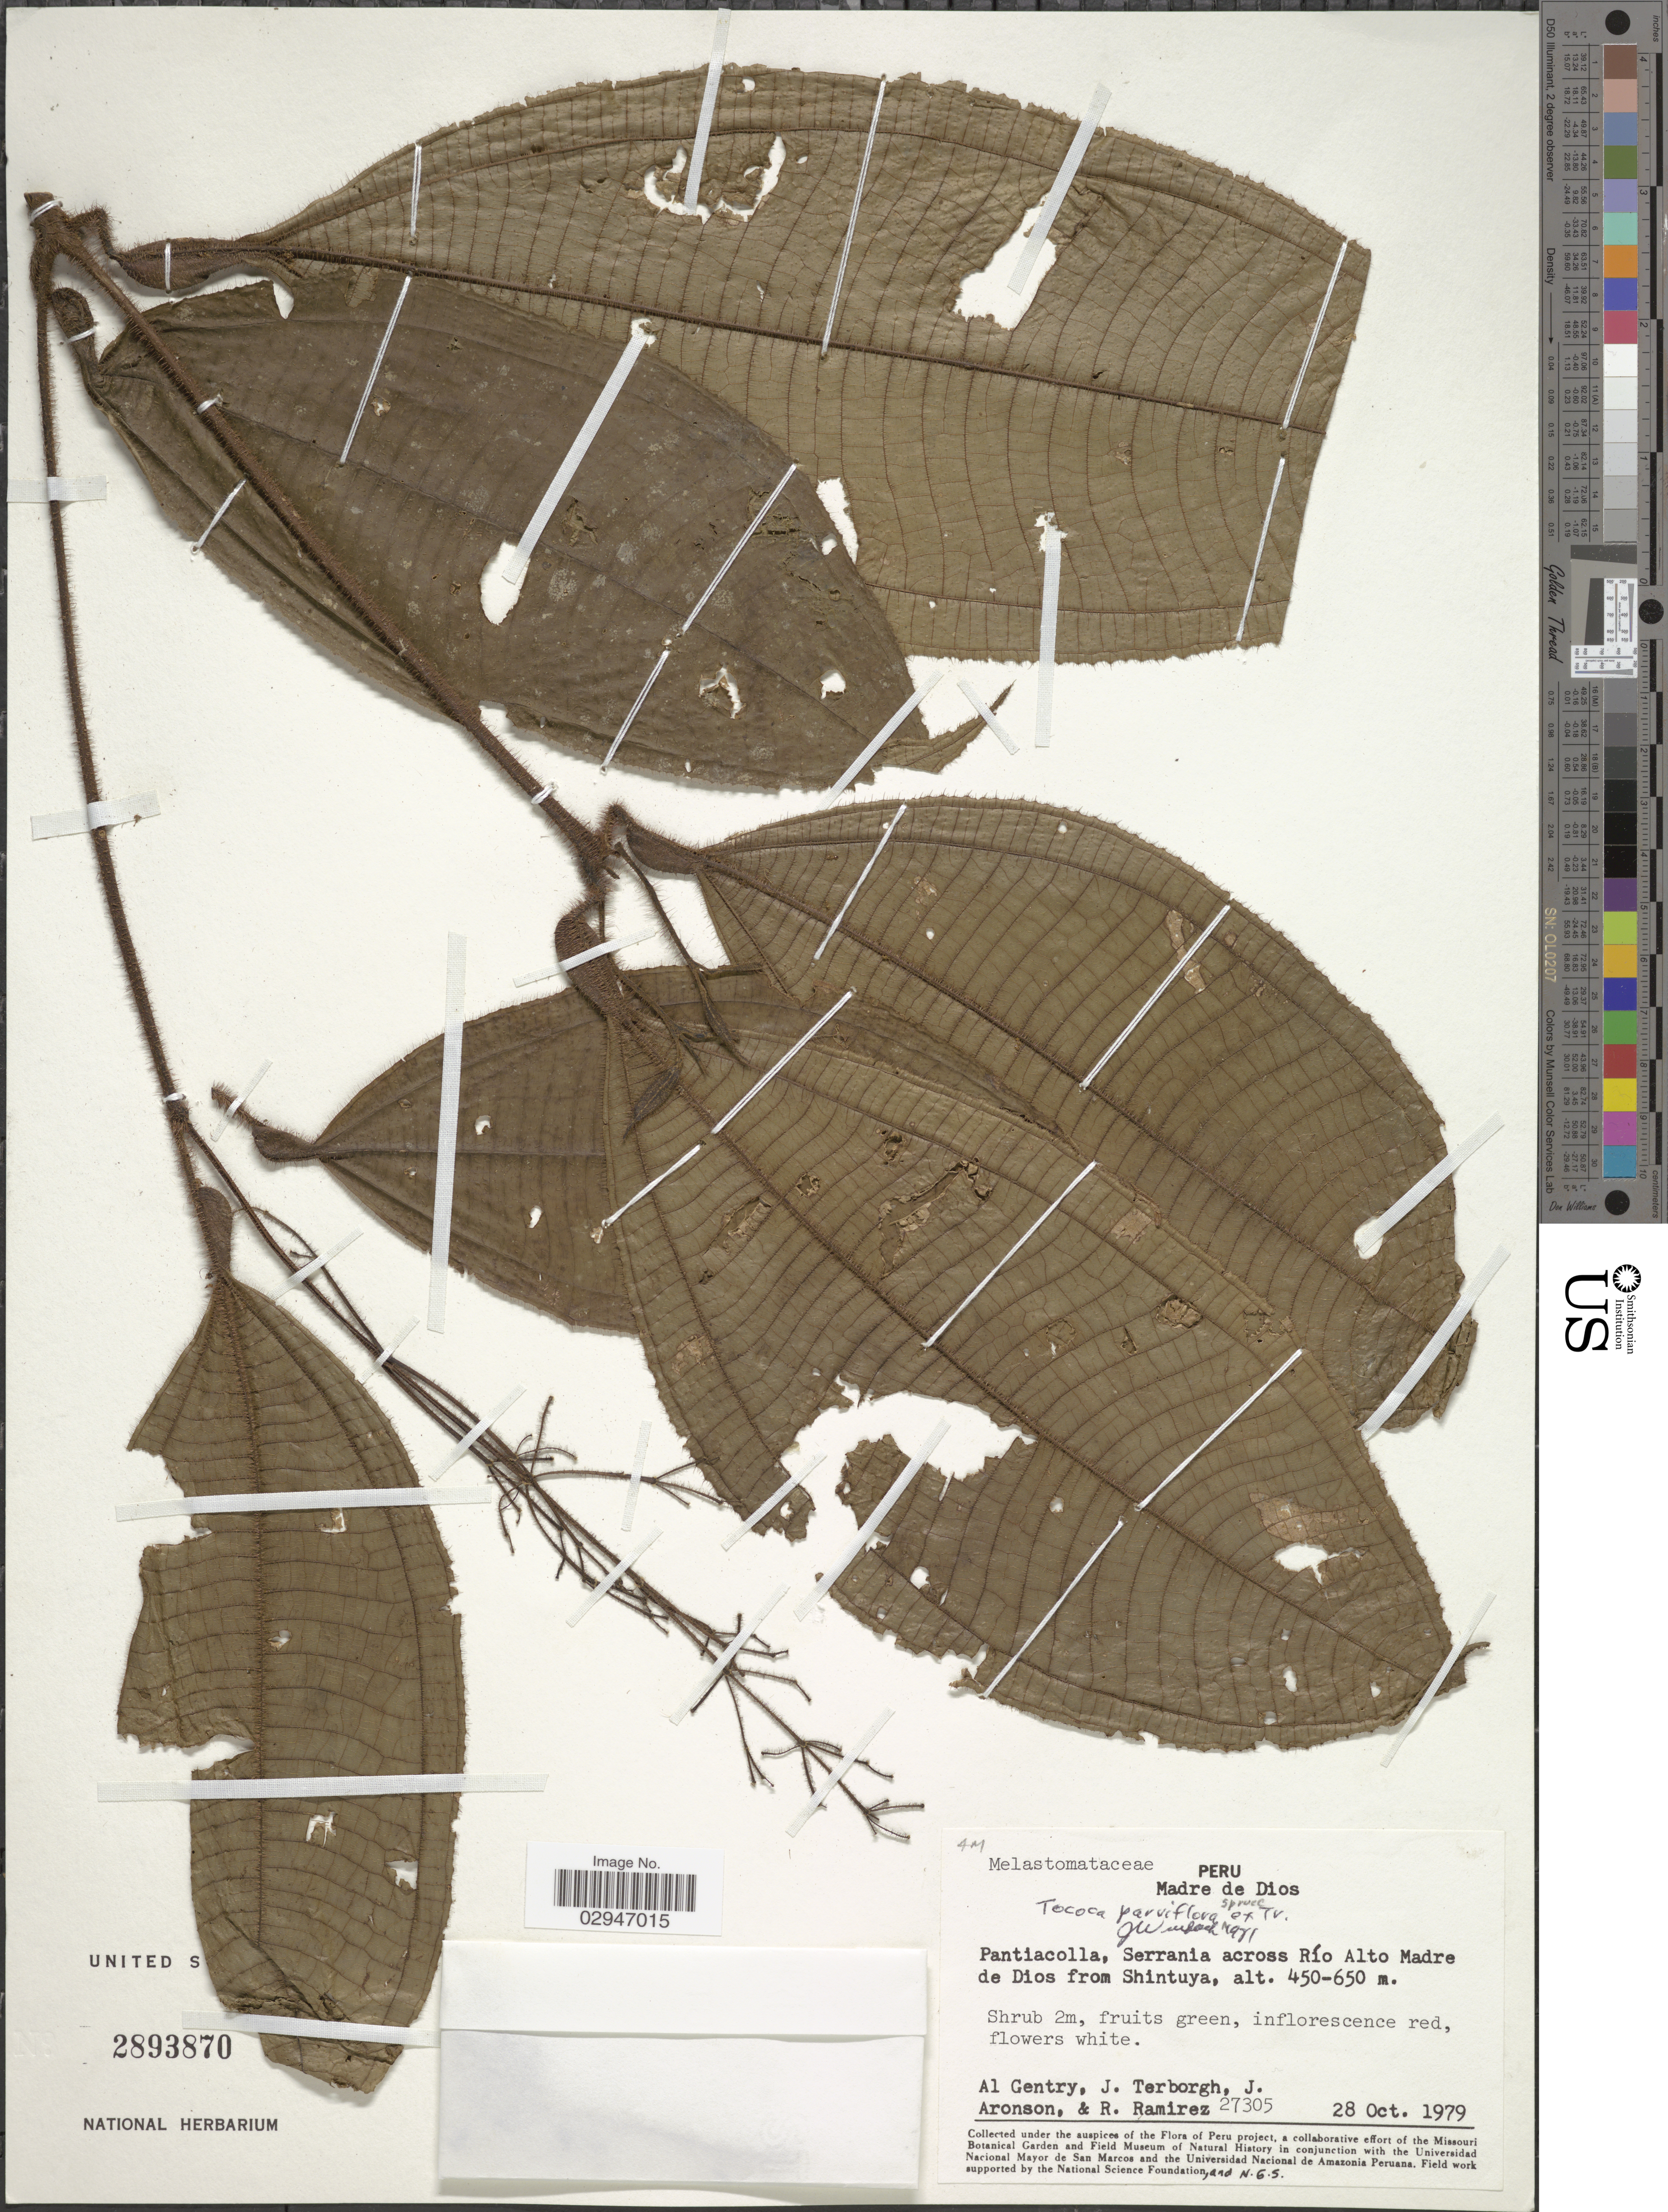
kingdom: Plantae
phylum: Tracheophyta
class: Magnoliopsida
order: Myrtales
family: Melastomataceae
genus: Tococa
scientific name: Tococa parviflora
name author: Spruce ex Triana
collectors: A. H. Gentry, J. Terborgh, J. Aronson & R. Ramirez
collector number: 27305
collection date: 1979-10-28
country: Peru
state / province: Madre de Dios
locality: Río Alto Madre de Dios from Shintuya.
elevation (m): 450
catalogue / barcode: US 2893870